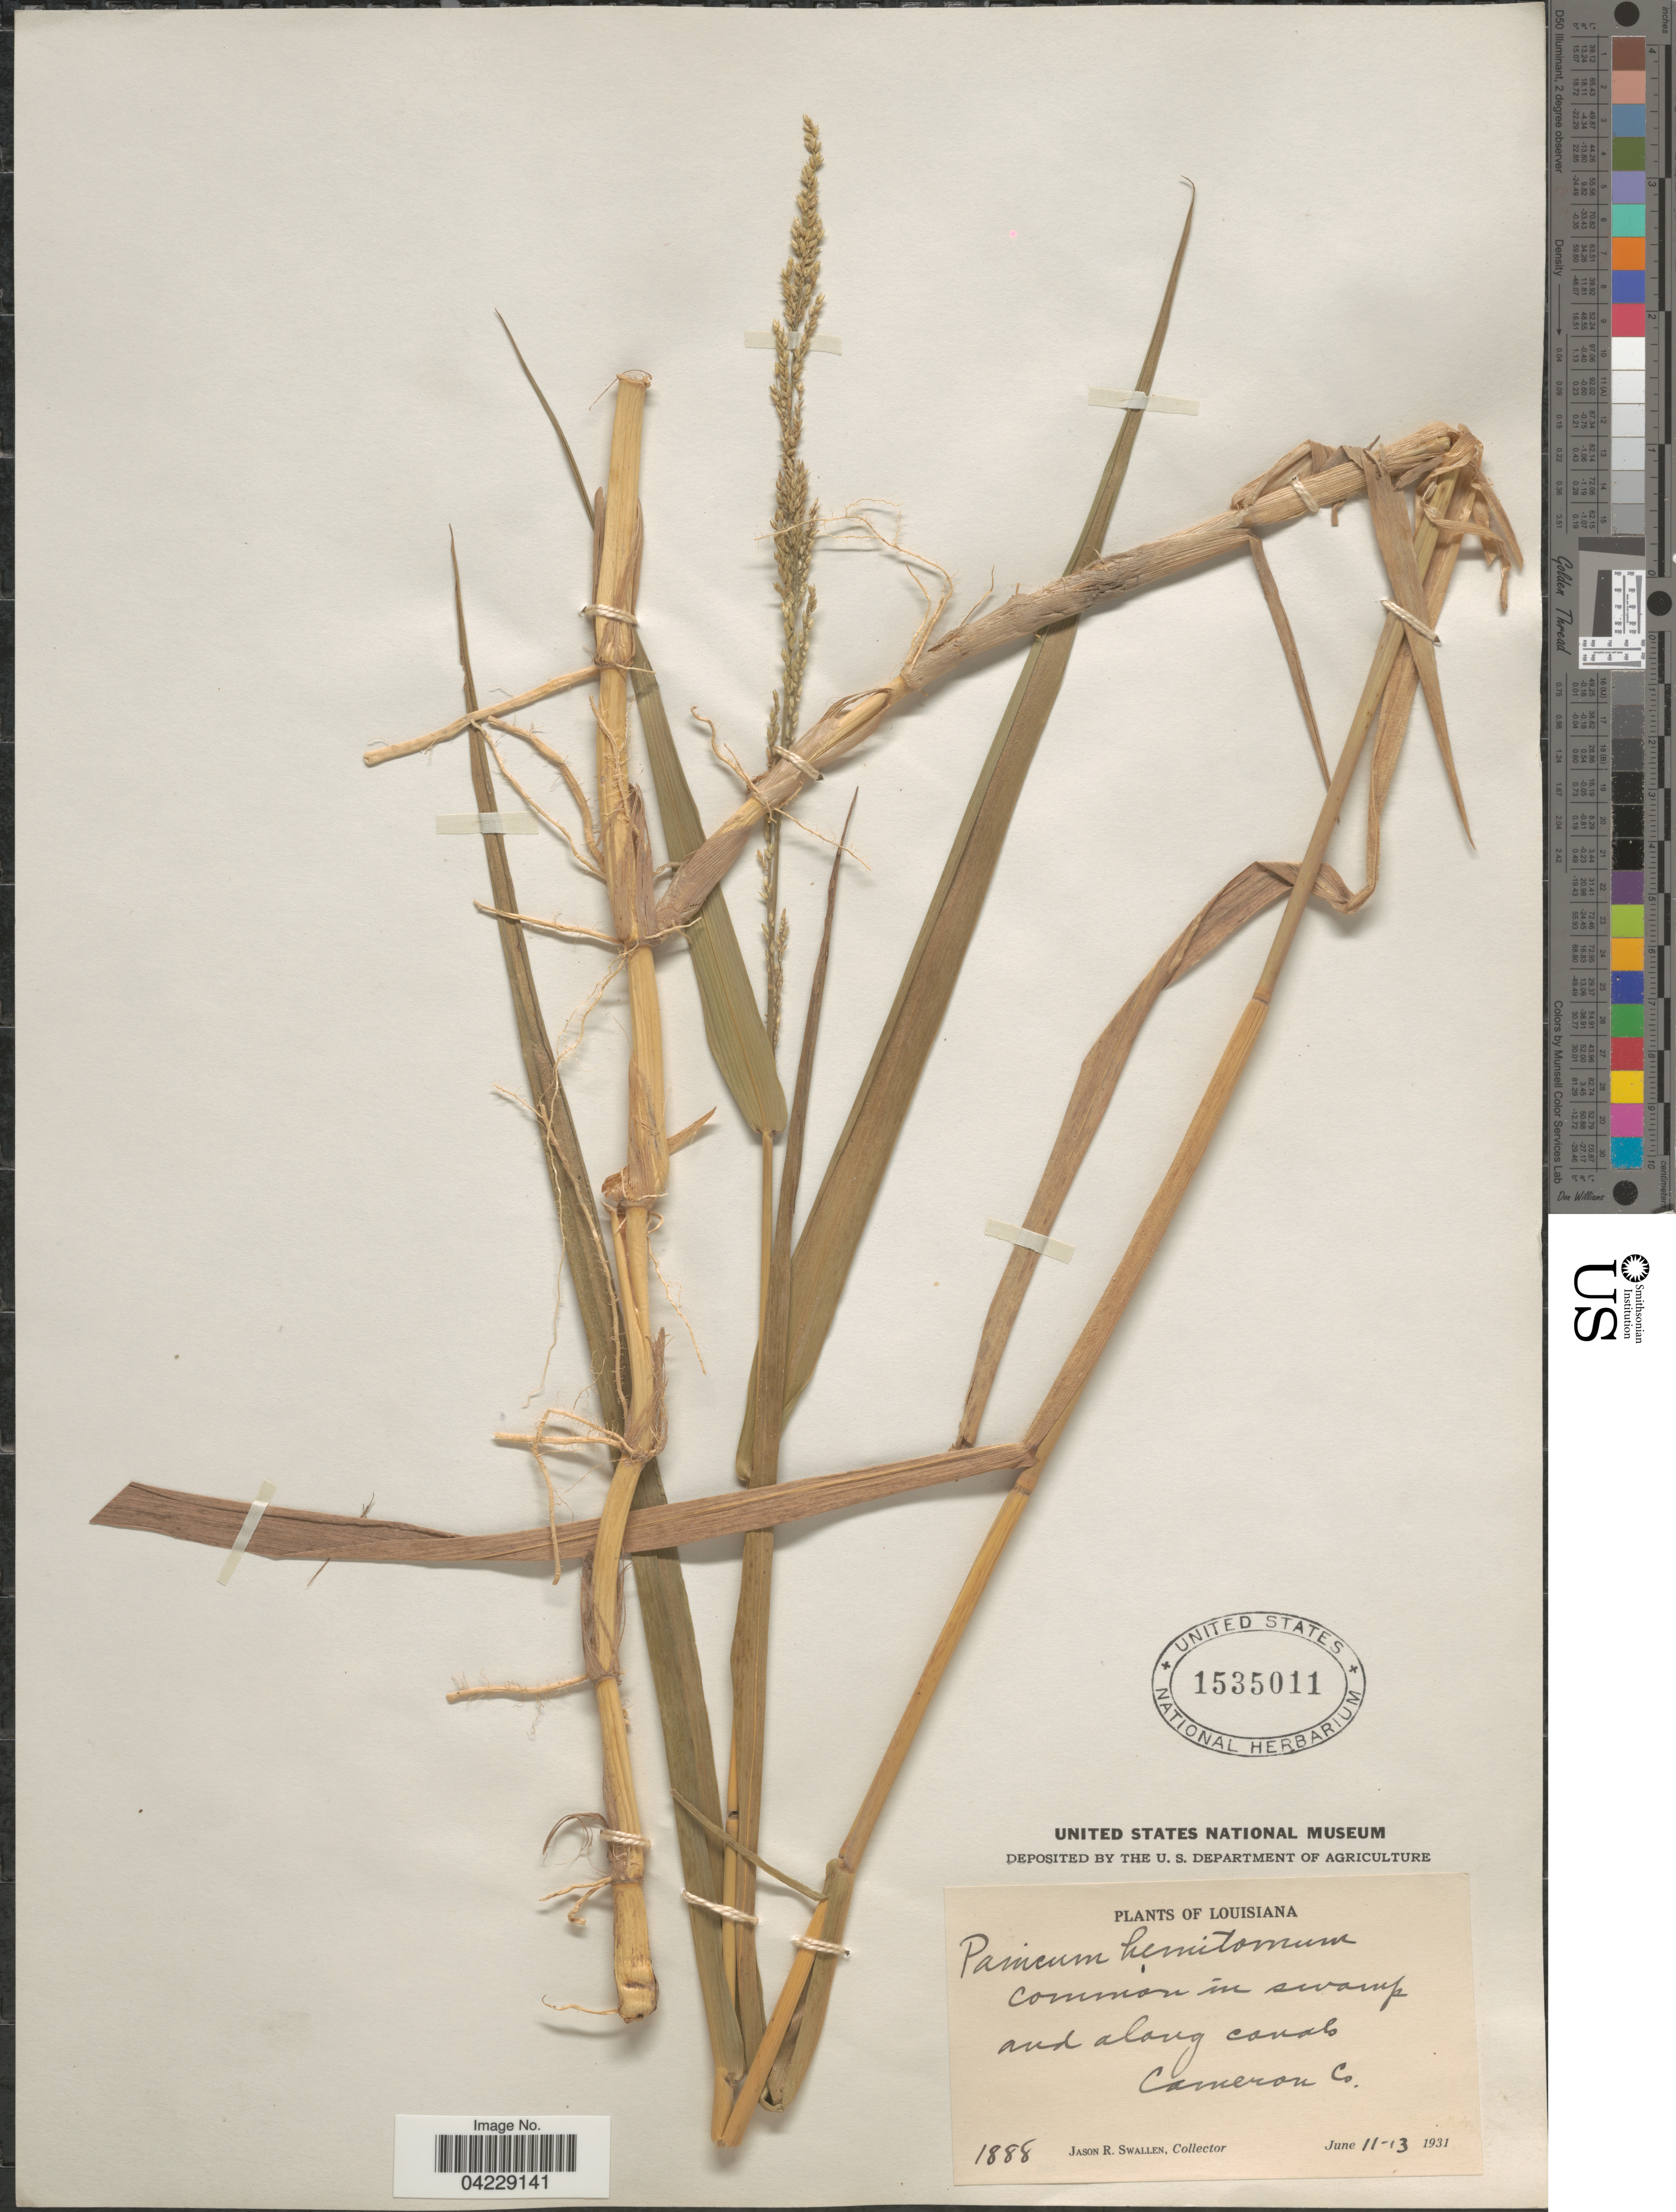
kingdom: Plantae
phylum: Tracheophyta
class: Liliopsida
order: Poales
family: Poaceae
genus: Hymenachne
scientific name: Hymenachne hemitomon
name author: (Schult.) C. C. Hsu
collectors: J. R. Swallen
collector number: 1888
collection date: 1931-06-11/1931-06-13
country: United States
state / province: Louisiana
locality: Cameron Co.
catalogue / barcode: US 1535011